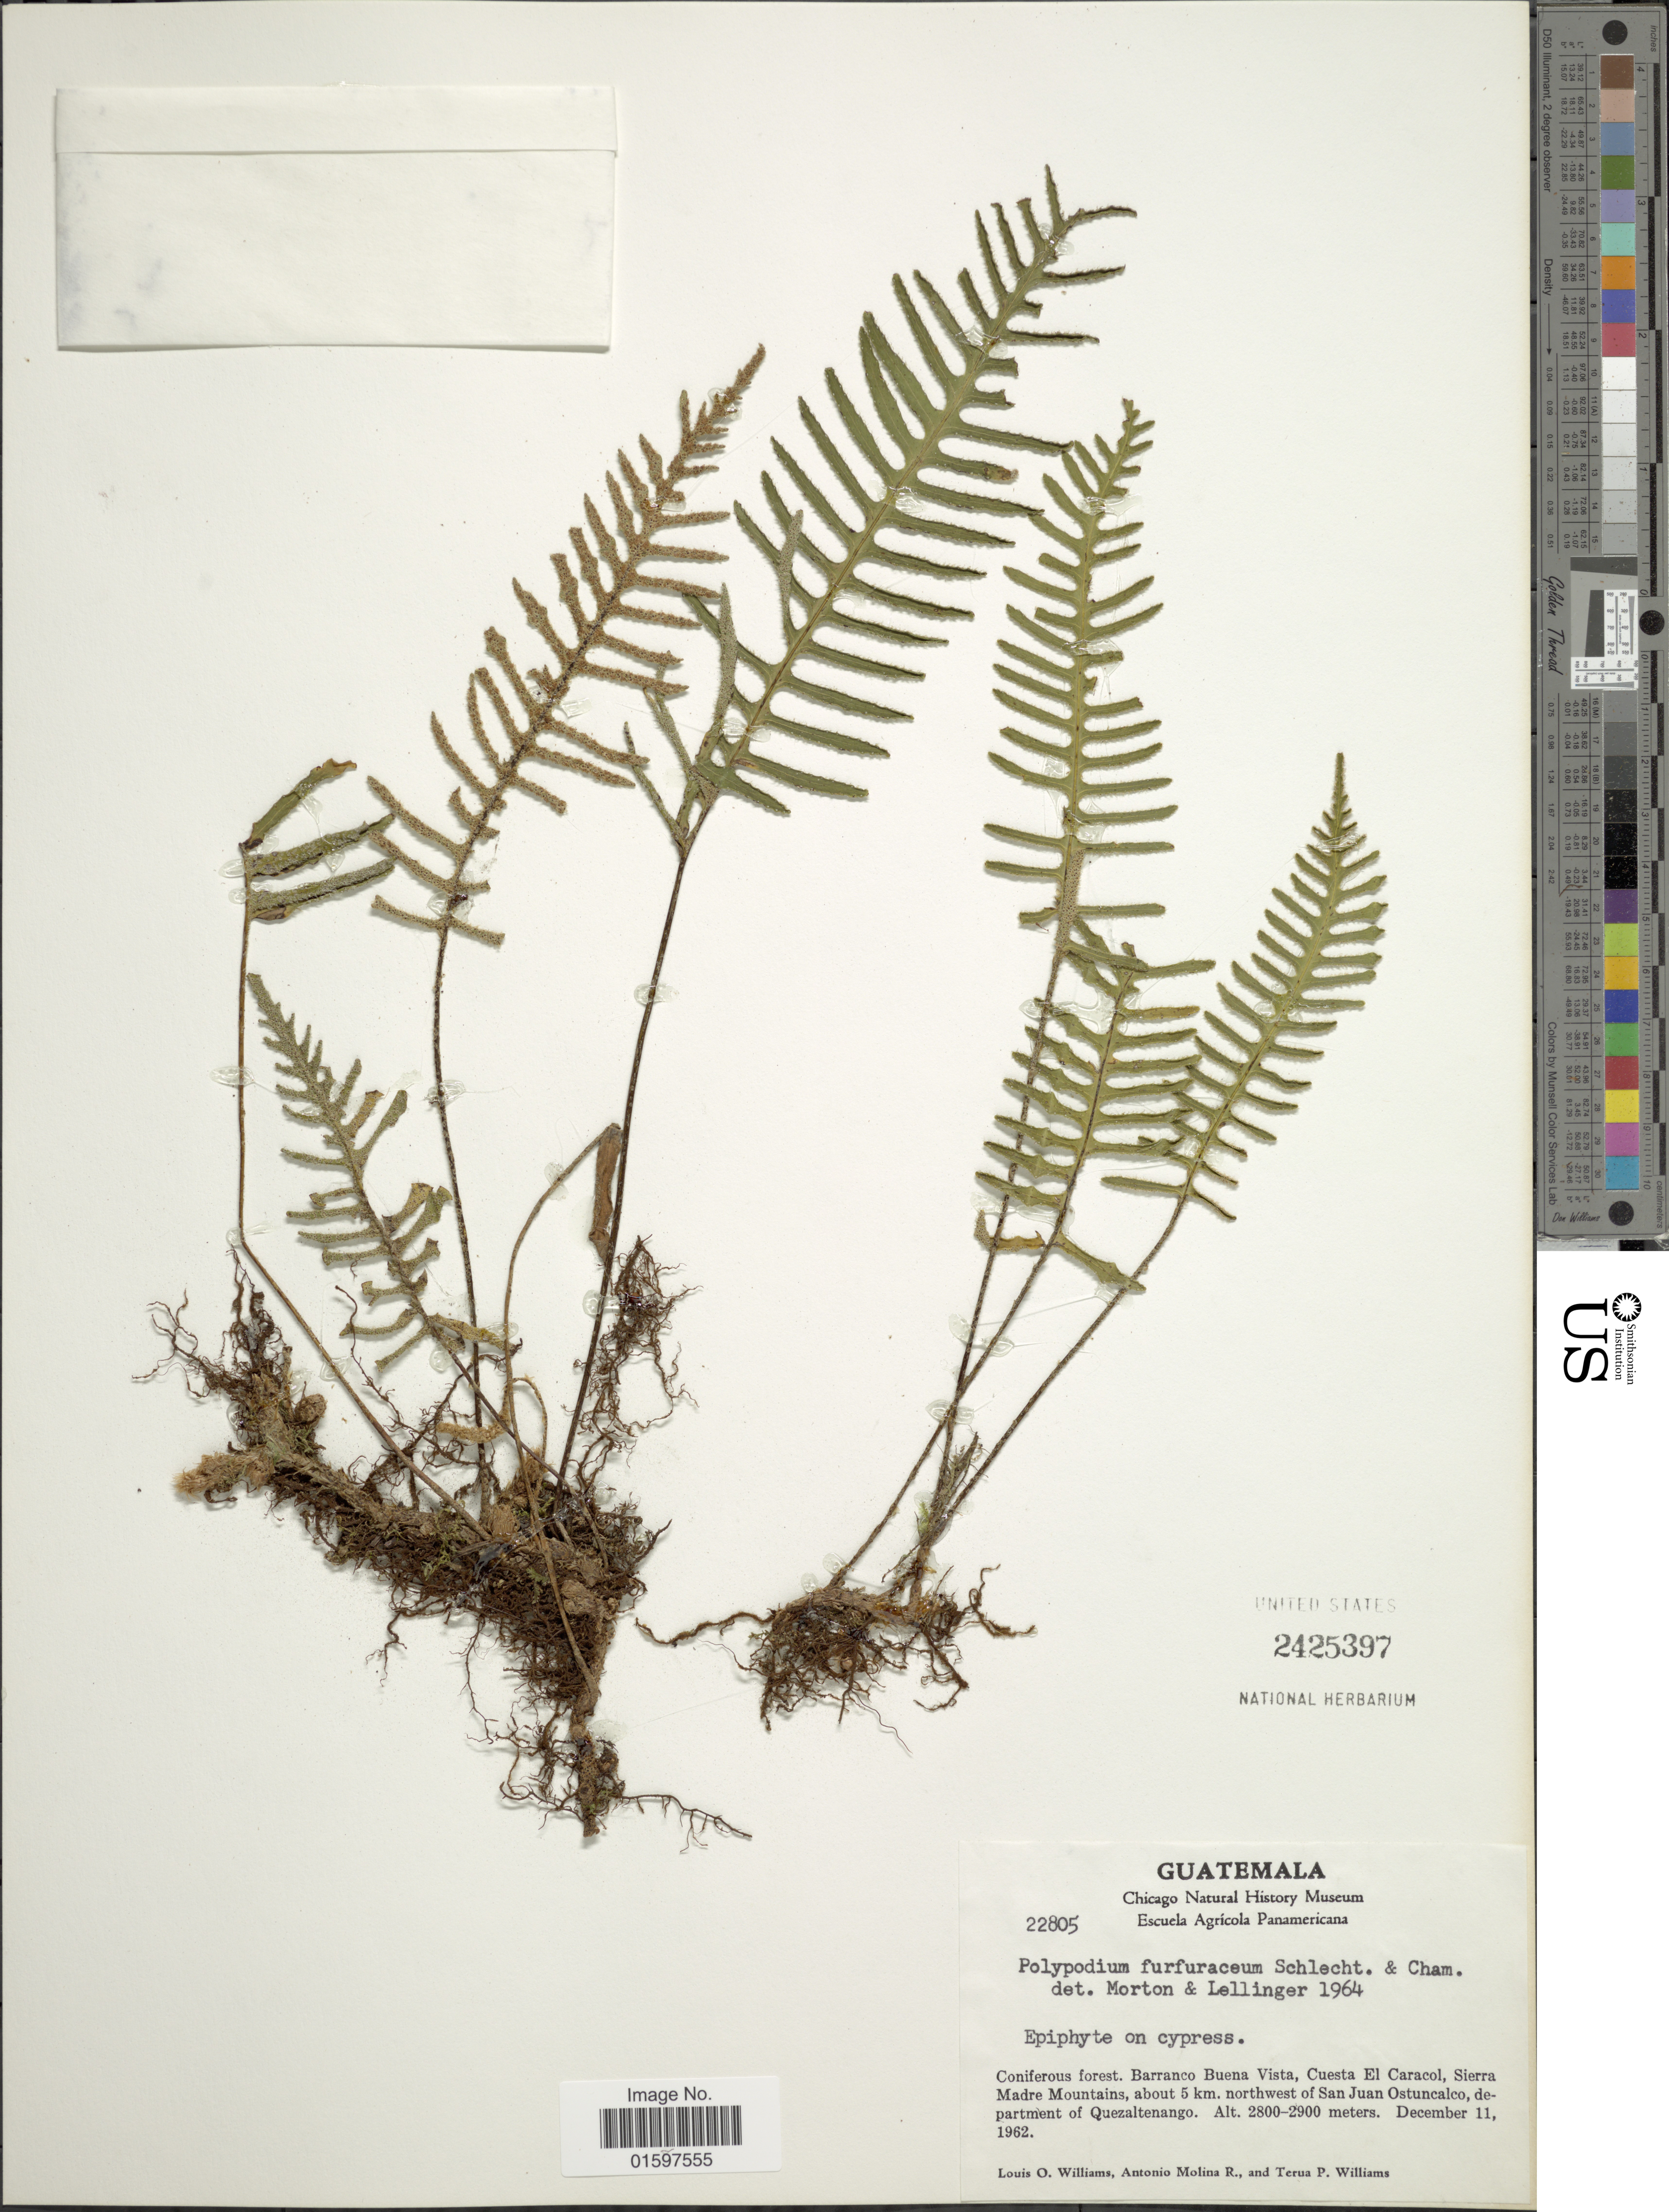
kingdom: Plantae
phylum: Tracheophyta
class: Polypodiopsida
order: Polypodiales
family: Polypodiaceae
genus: Pleopeltis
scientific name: Pleopeltis furfuracea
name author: (Schltdl. & Cham.) A.R. Sm. & Tejero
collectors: L. O. Williams, A. Molina R. & T. P. Williams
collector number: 22805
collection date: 1962-12-11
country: Guatemala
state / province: Quetzaltenango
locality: Coniferous forest, Barranco Bueno Vista, Cuesta El Caracol, Sierra Madre Mountains, about 5 km. northwest of San Juan Ostuncalco, Department de Quezaltenango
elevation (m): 2800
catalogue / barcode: US 2425397